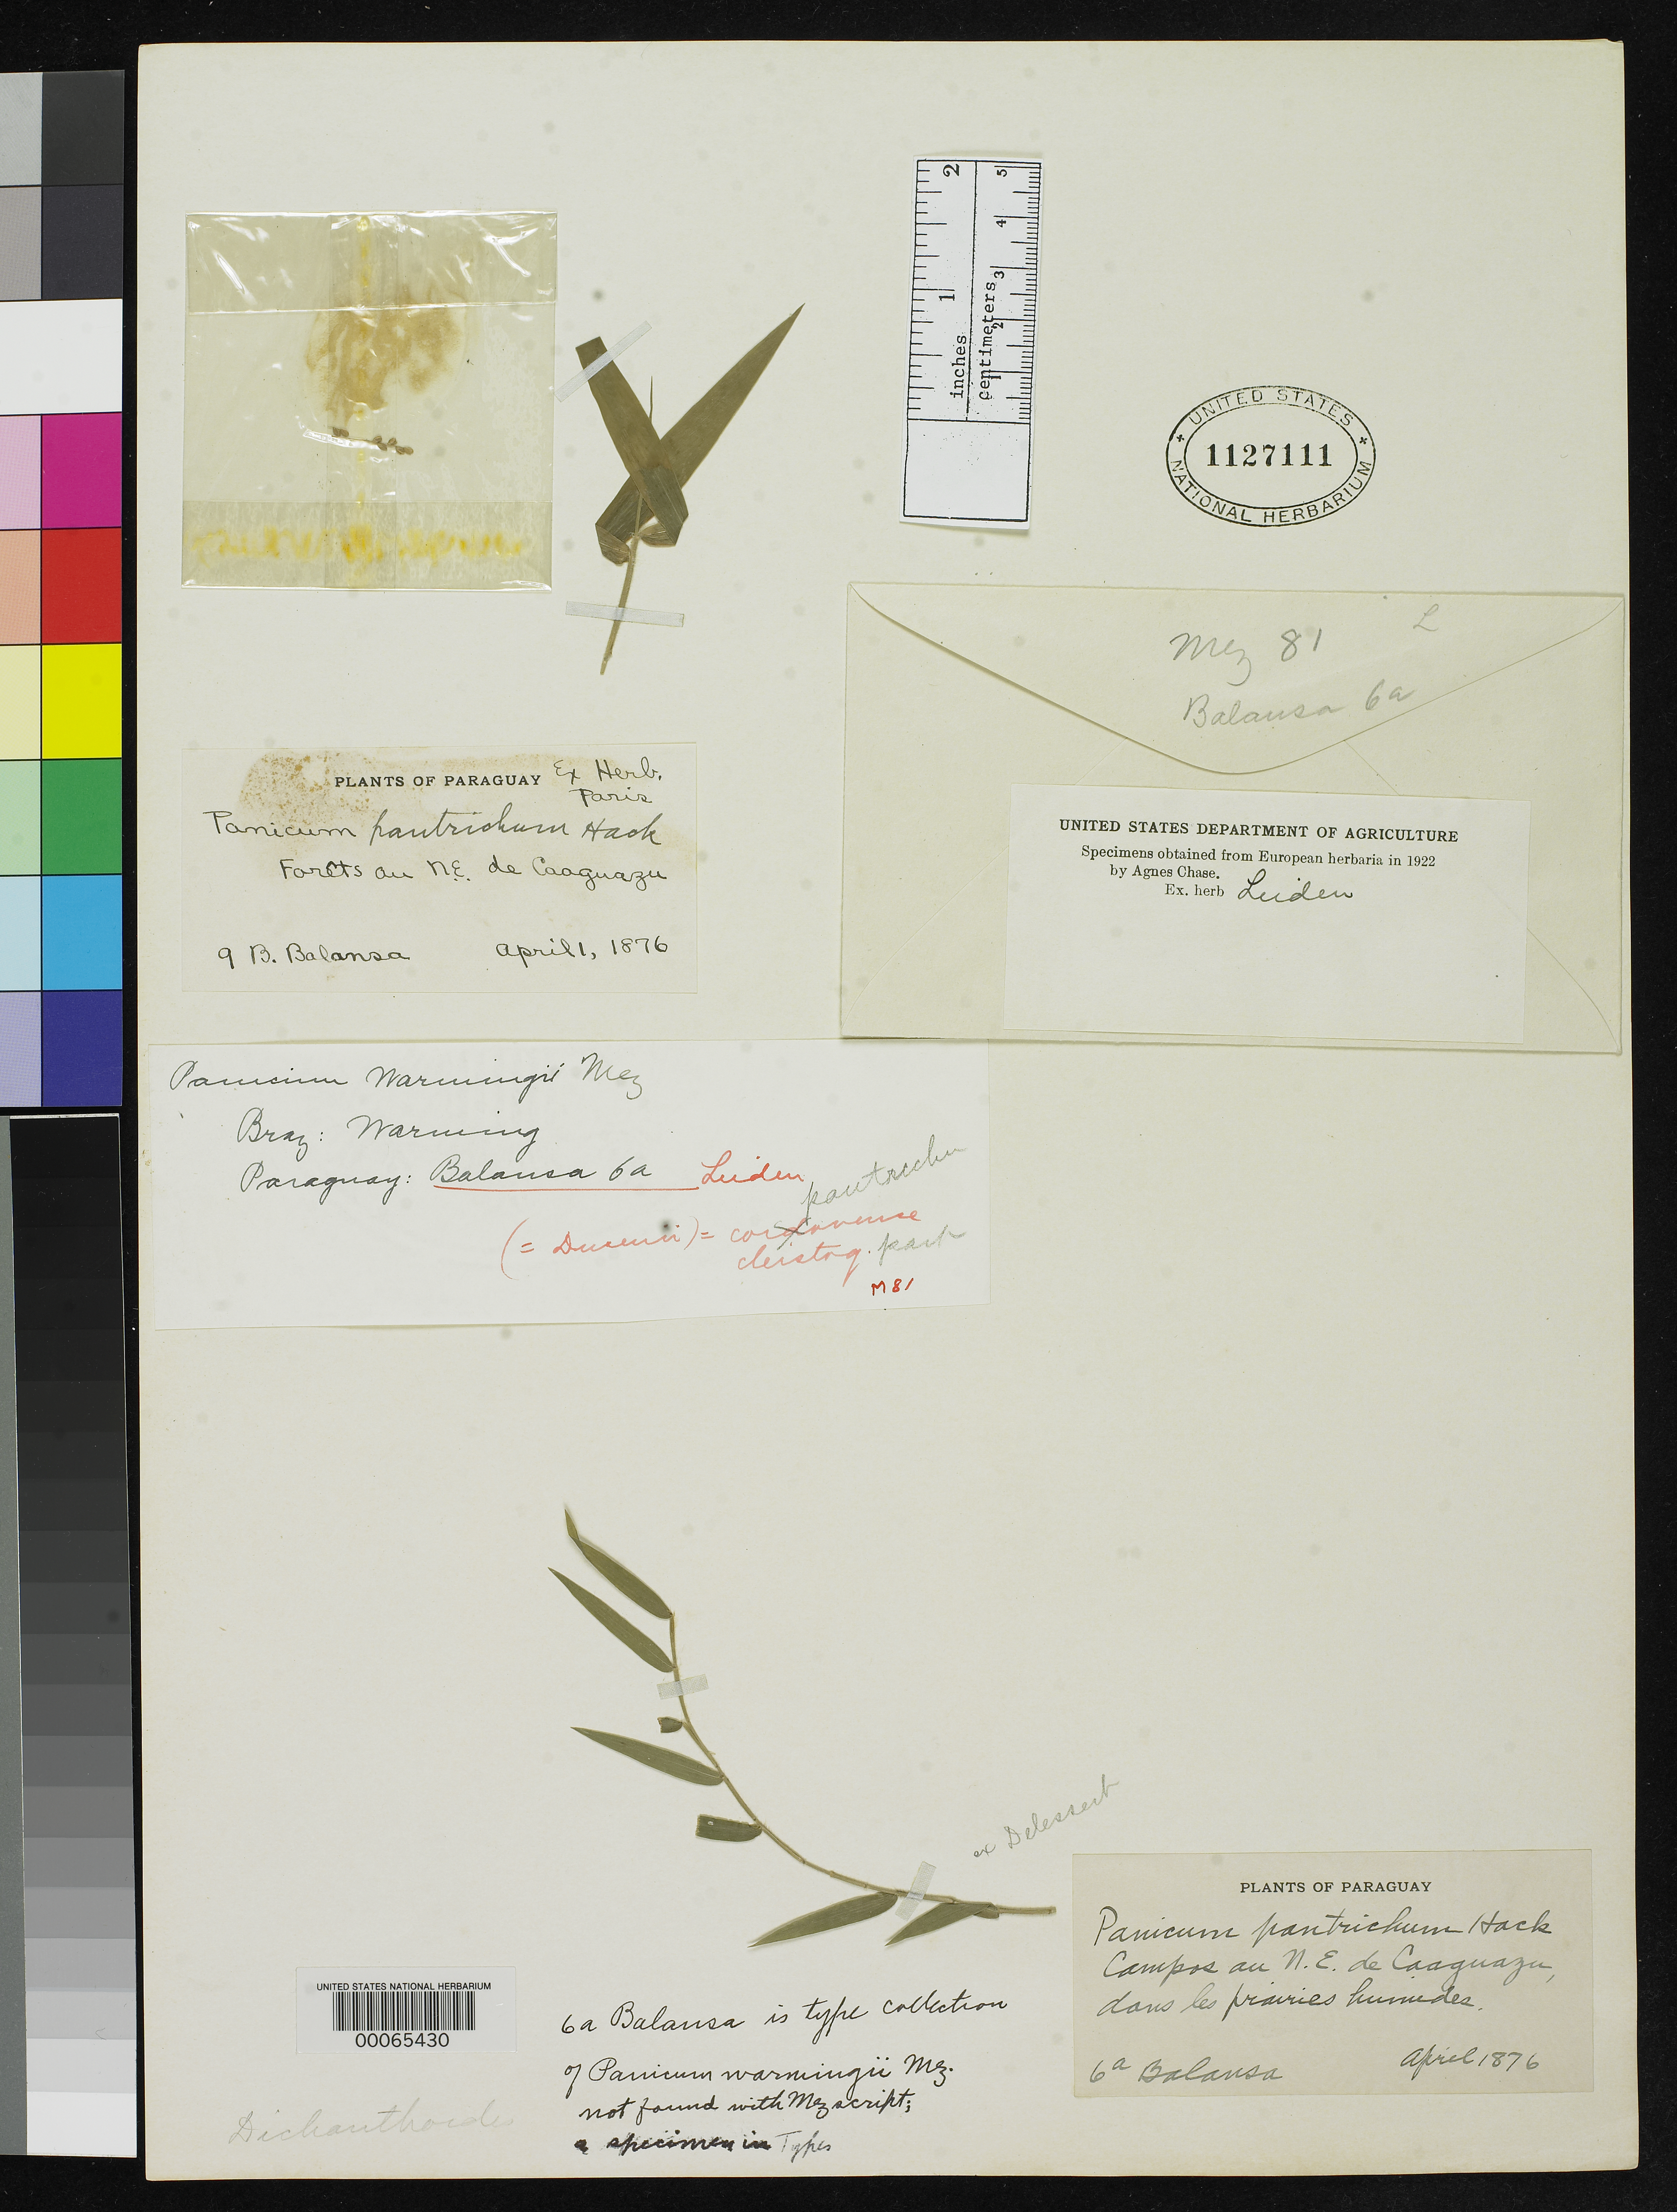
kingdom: Plantae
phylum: Tracheophyta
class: Liliopsida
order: Poales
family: Poaceae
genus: Panicum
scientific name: Panicum warmingii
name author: Mez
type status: Type Fragment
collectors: B. Balansa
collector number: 6 a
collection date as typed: Apr 1876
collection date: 1876-04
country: Paraguay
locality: Campos au NE de Caaguazu.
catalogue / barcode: US 1127111-2